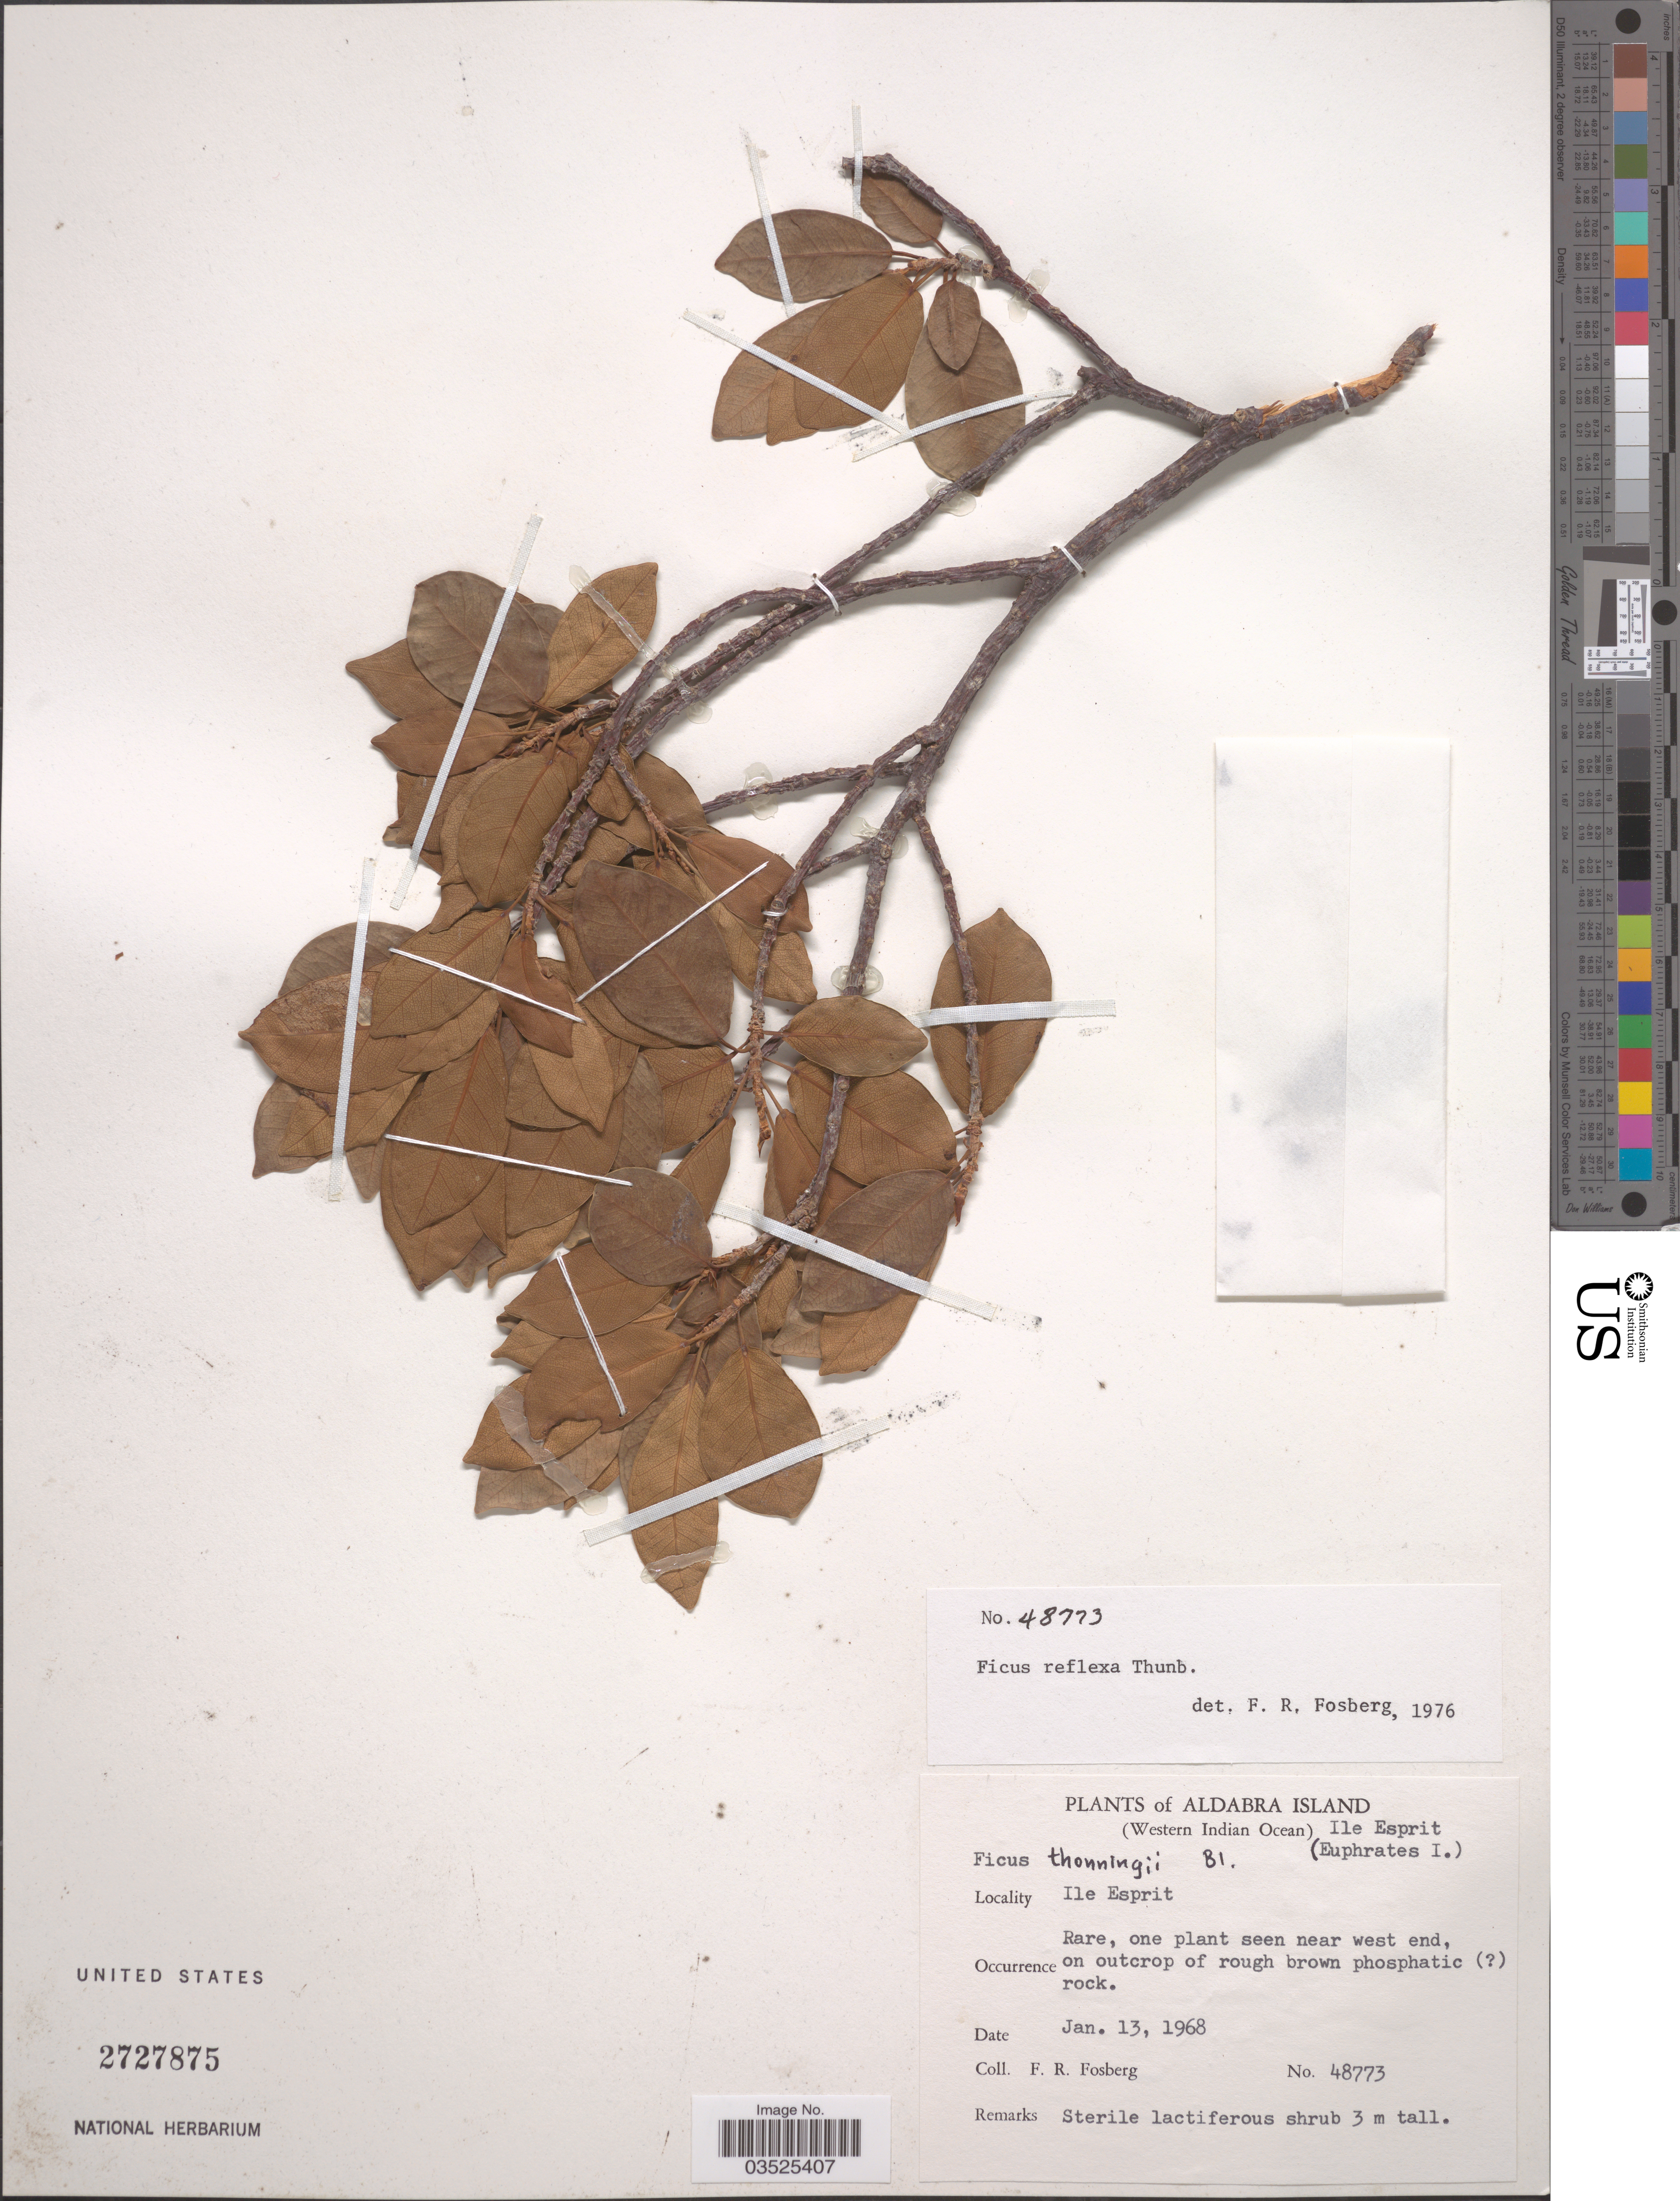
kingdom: Plantae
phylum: Tracheophyta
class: Magnoliopsida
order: Rosales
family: Moraceae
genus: Ficus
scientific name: Ficus reflexa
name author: Thunb.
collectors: F. R. Fosberg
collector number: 48773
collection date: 1968-01-13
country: Seychelles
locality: Aldabra Island (Western Indian Ocean), Ile Esprit (Euphrates I.), Ile Esprit.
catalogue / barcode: US 2727875